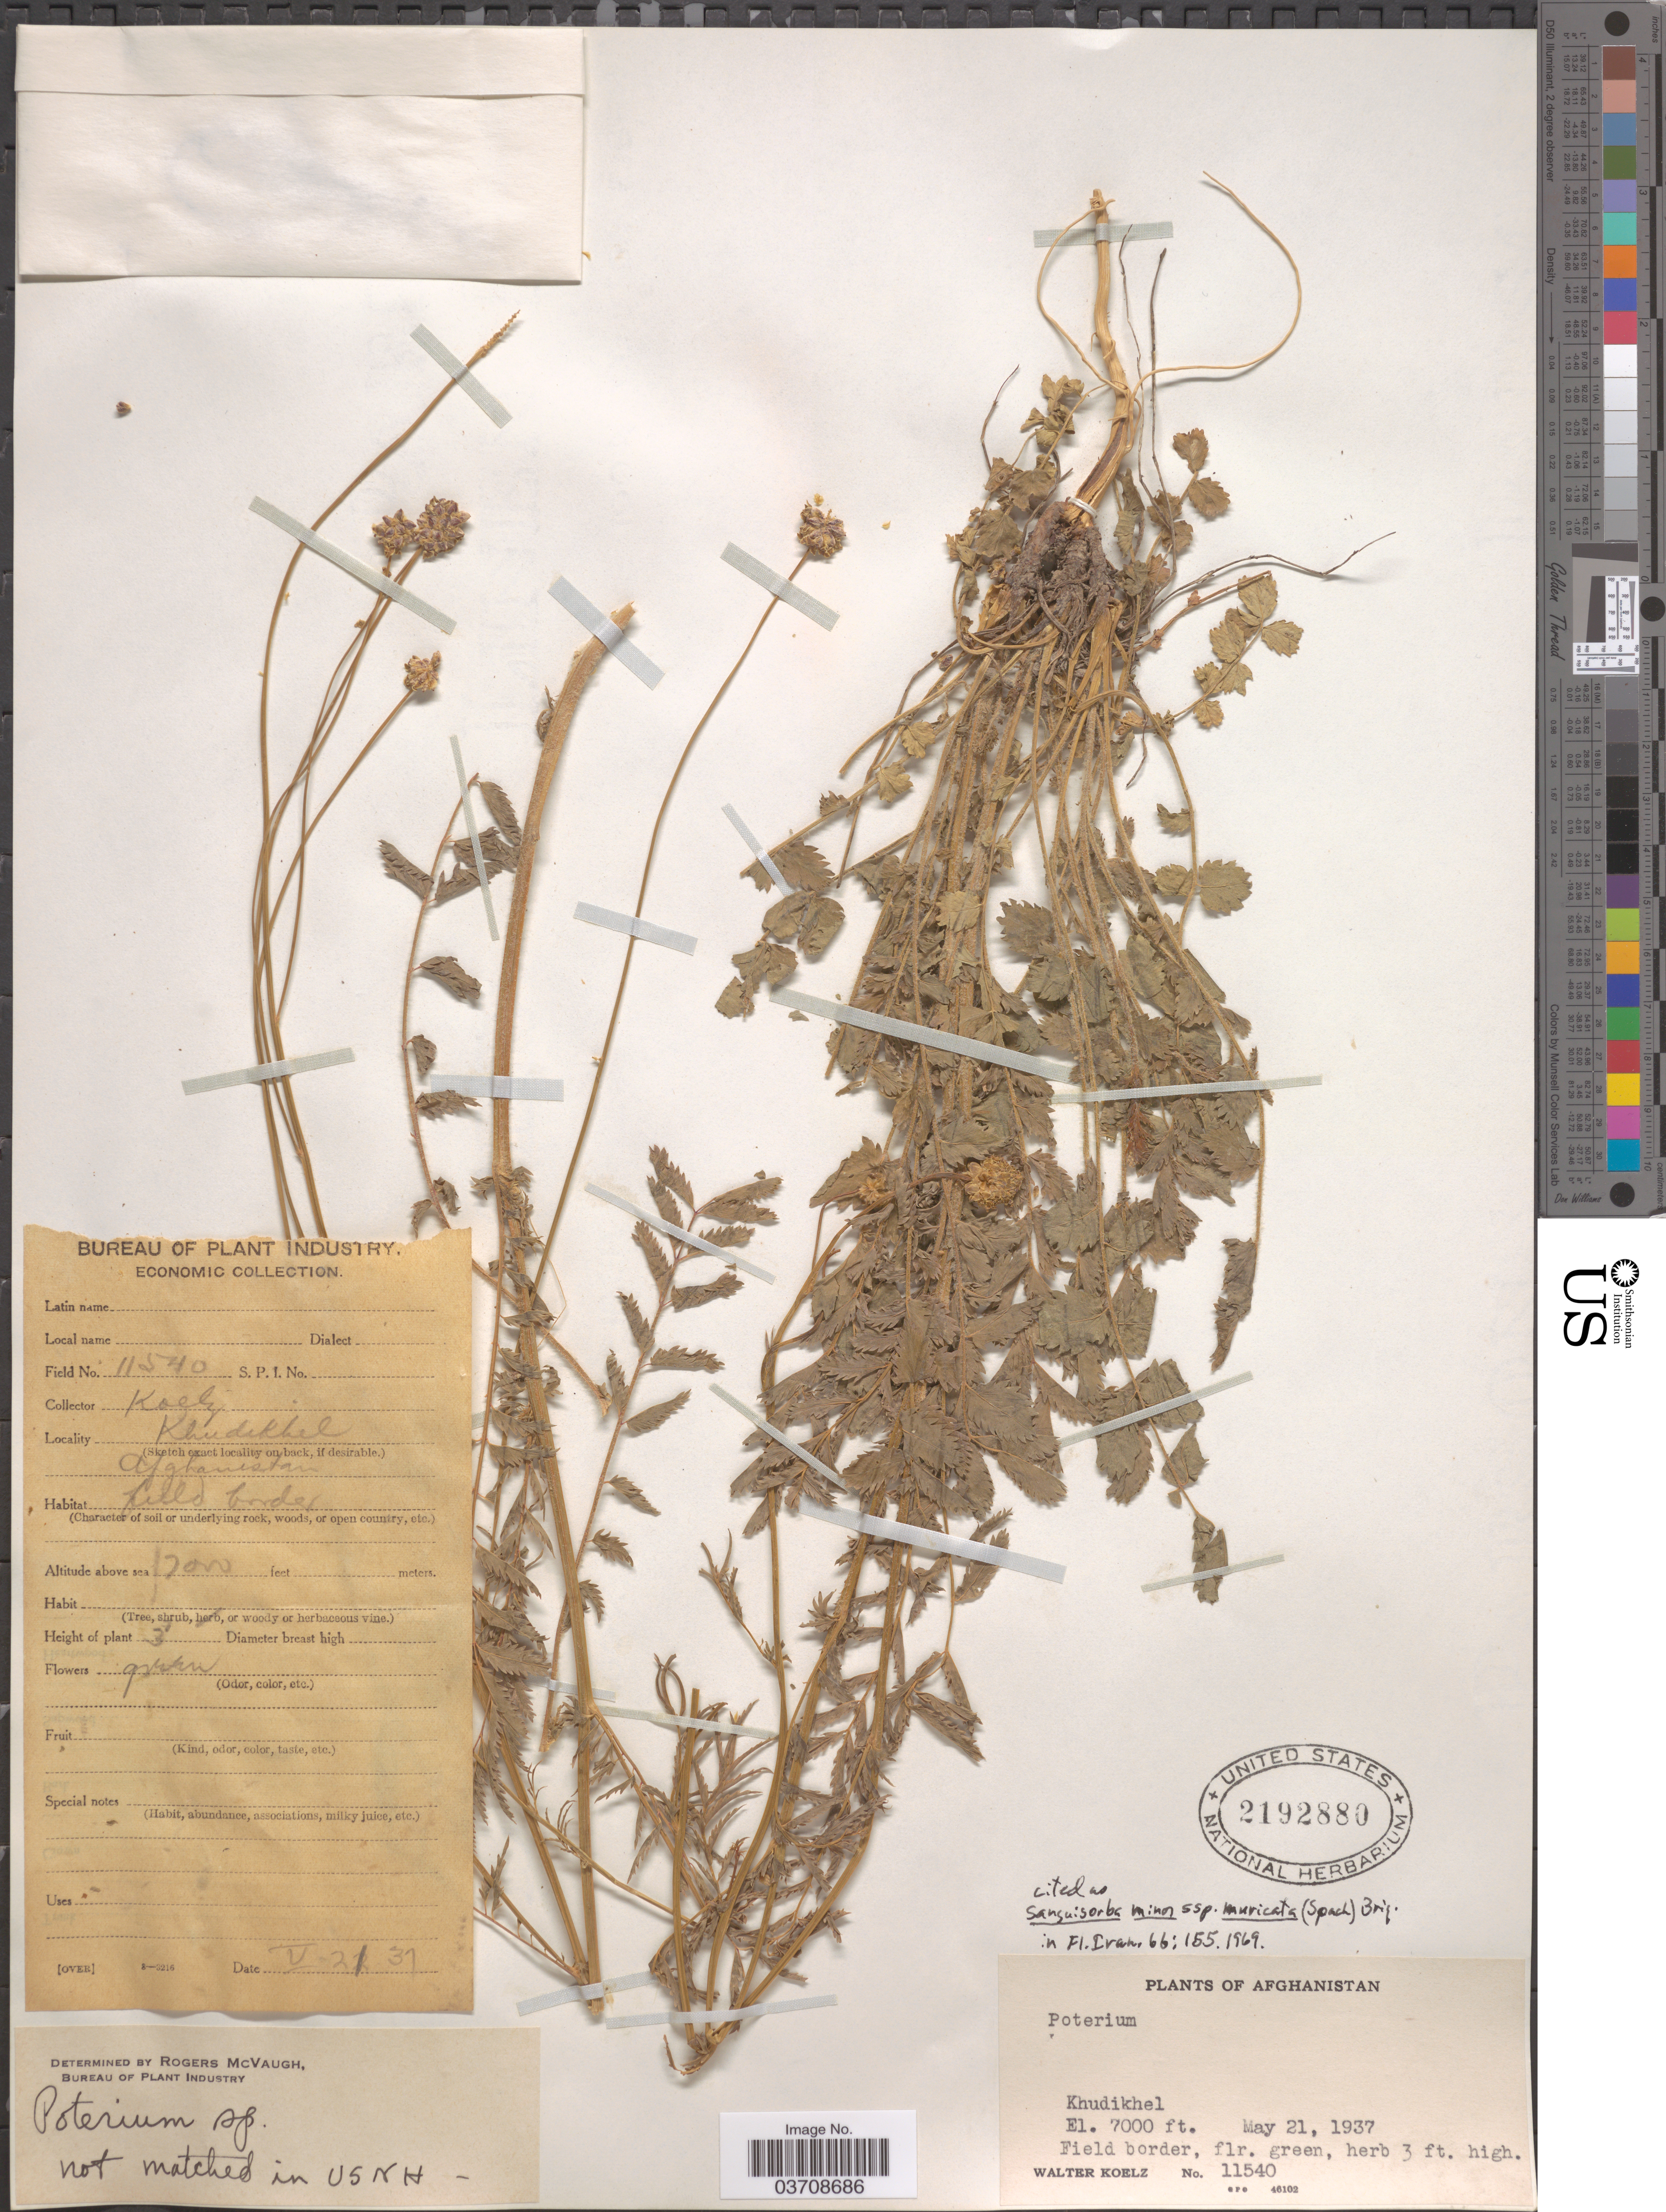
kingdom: Plantae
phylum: Tracheophyta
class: Magnoliopsida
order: Rosales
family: Rosaceae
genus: Sanguisorba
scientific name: Sanguisorba minor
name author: Scop.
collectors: W. N. Koelz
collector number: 11540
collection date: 1937-05-21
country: Afghanistan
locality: Khudikhel.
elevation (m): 2134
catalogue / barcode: US 2192880